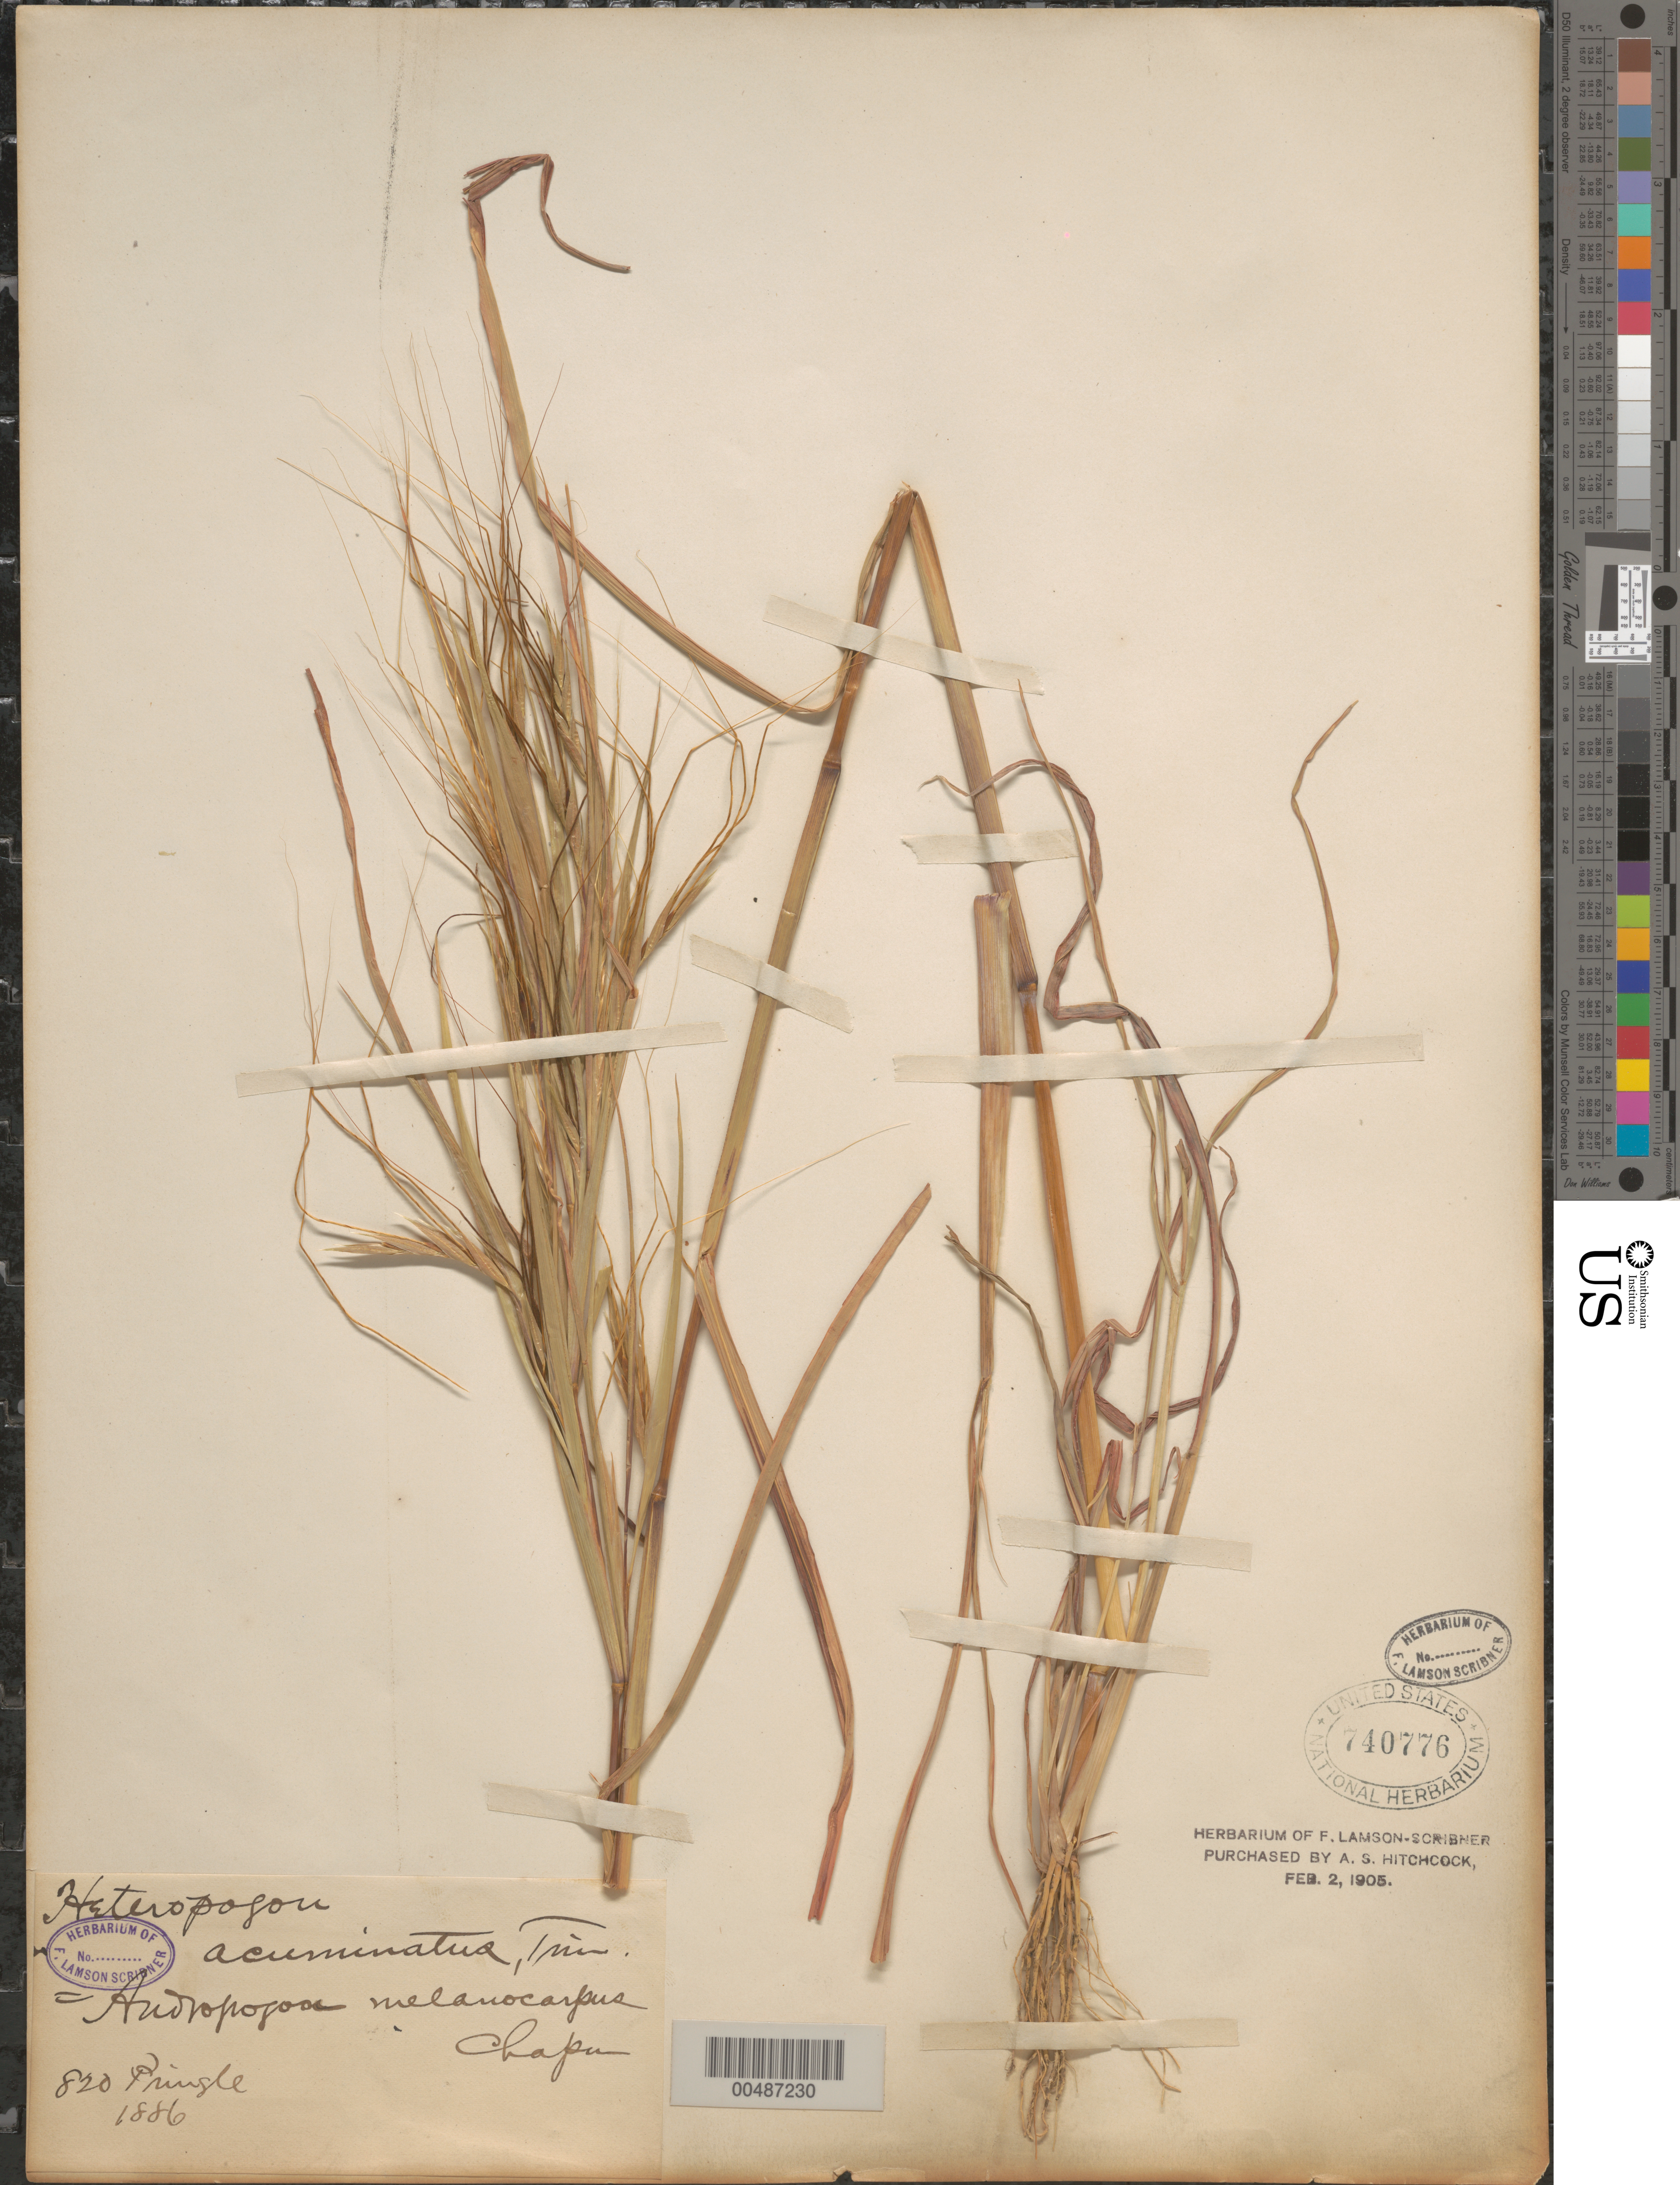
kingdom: Plantae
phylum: Tracheophyta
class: Liliopsida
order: Poales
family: Poaceae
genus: Heteropogon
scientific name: Heteropogon melanocarpus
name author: (Elliott) Benth.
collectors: -- Pringle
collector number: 820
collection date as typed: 1886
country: Mexico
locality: Chapu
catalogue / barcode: US 740776